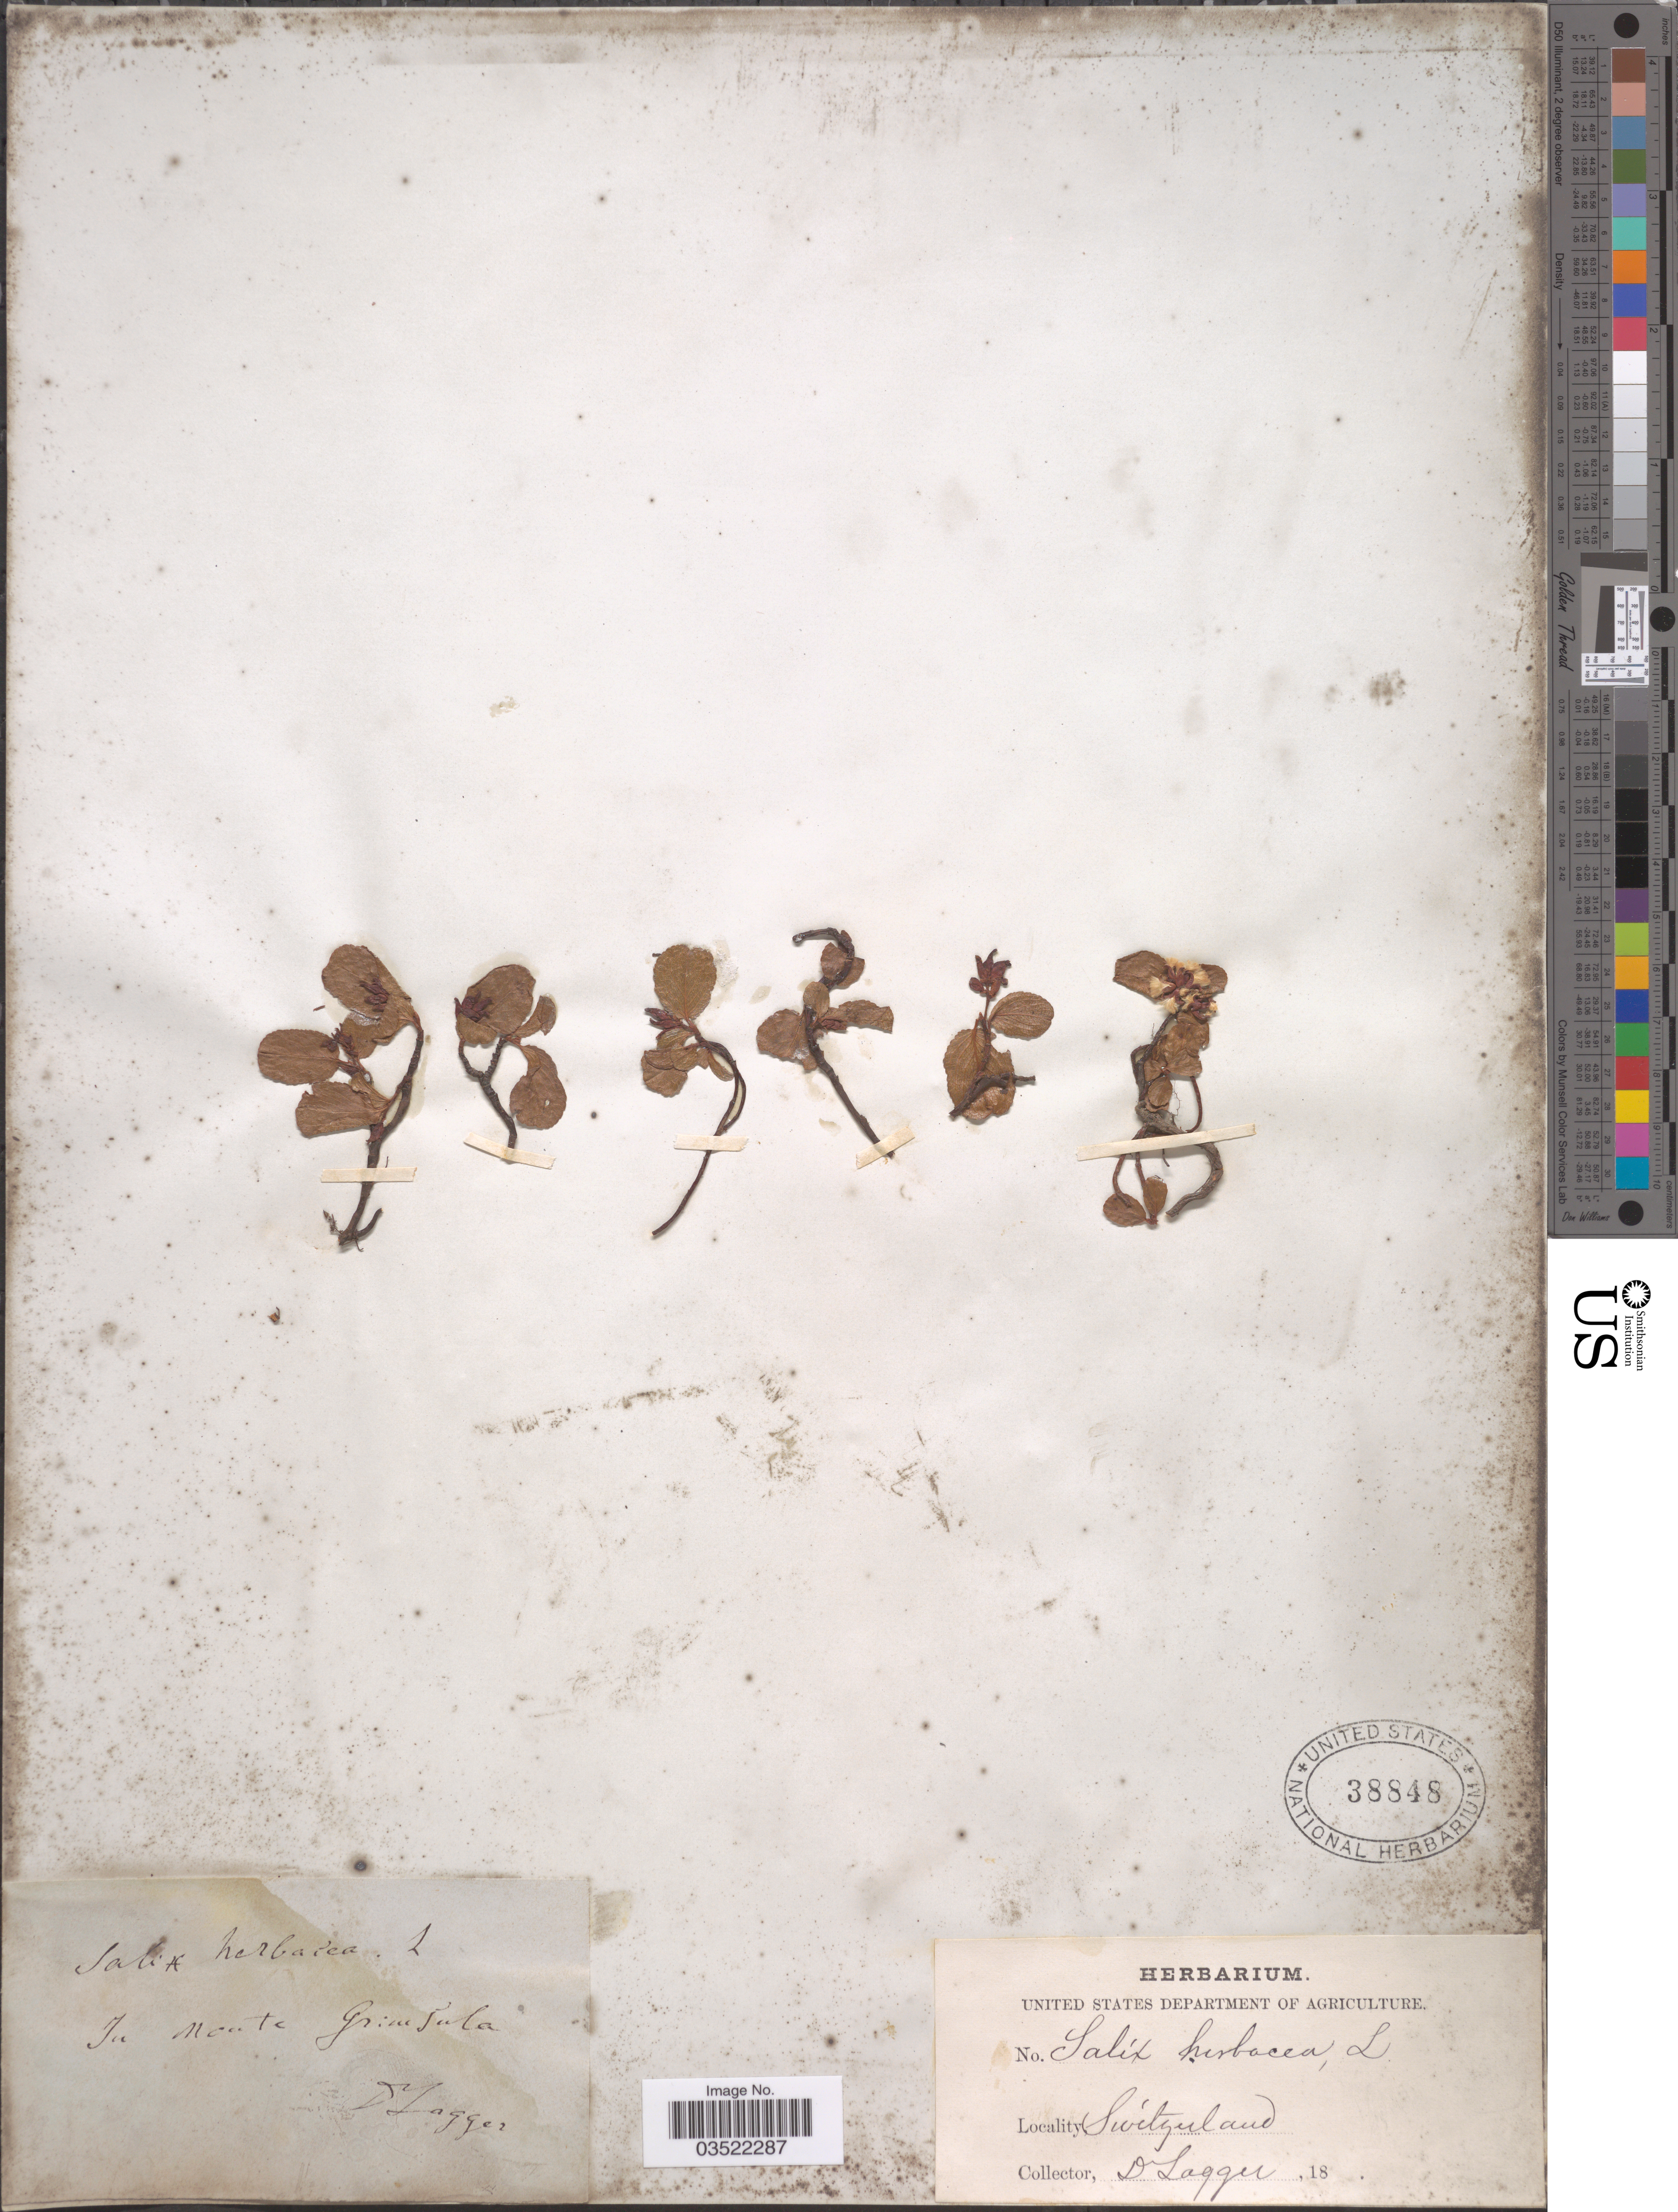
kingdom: Plantae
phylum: Tracheophyta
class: Magnoliopsida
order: Malpighiales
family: Salicaceae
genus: Salix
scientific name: Salix herbacea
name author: L.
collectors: F. J. Lagger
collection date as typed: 18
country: Switzerland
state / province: Valais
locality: In Monte Grimsula (Grimsel).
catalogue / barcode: US 38848